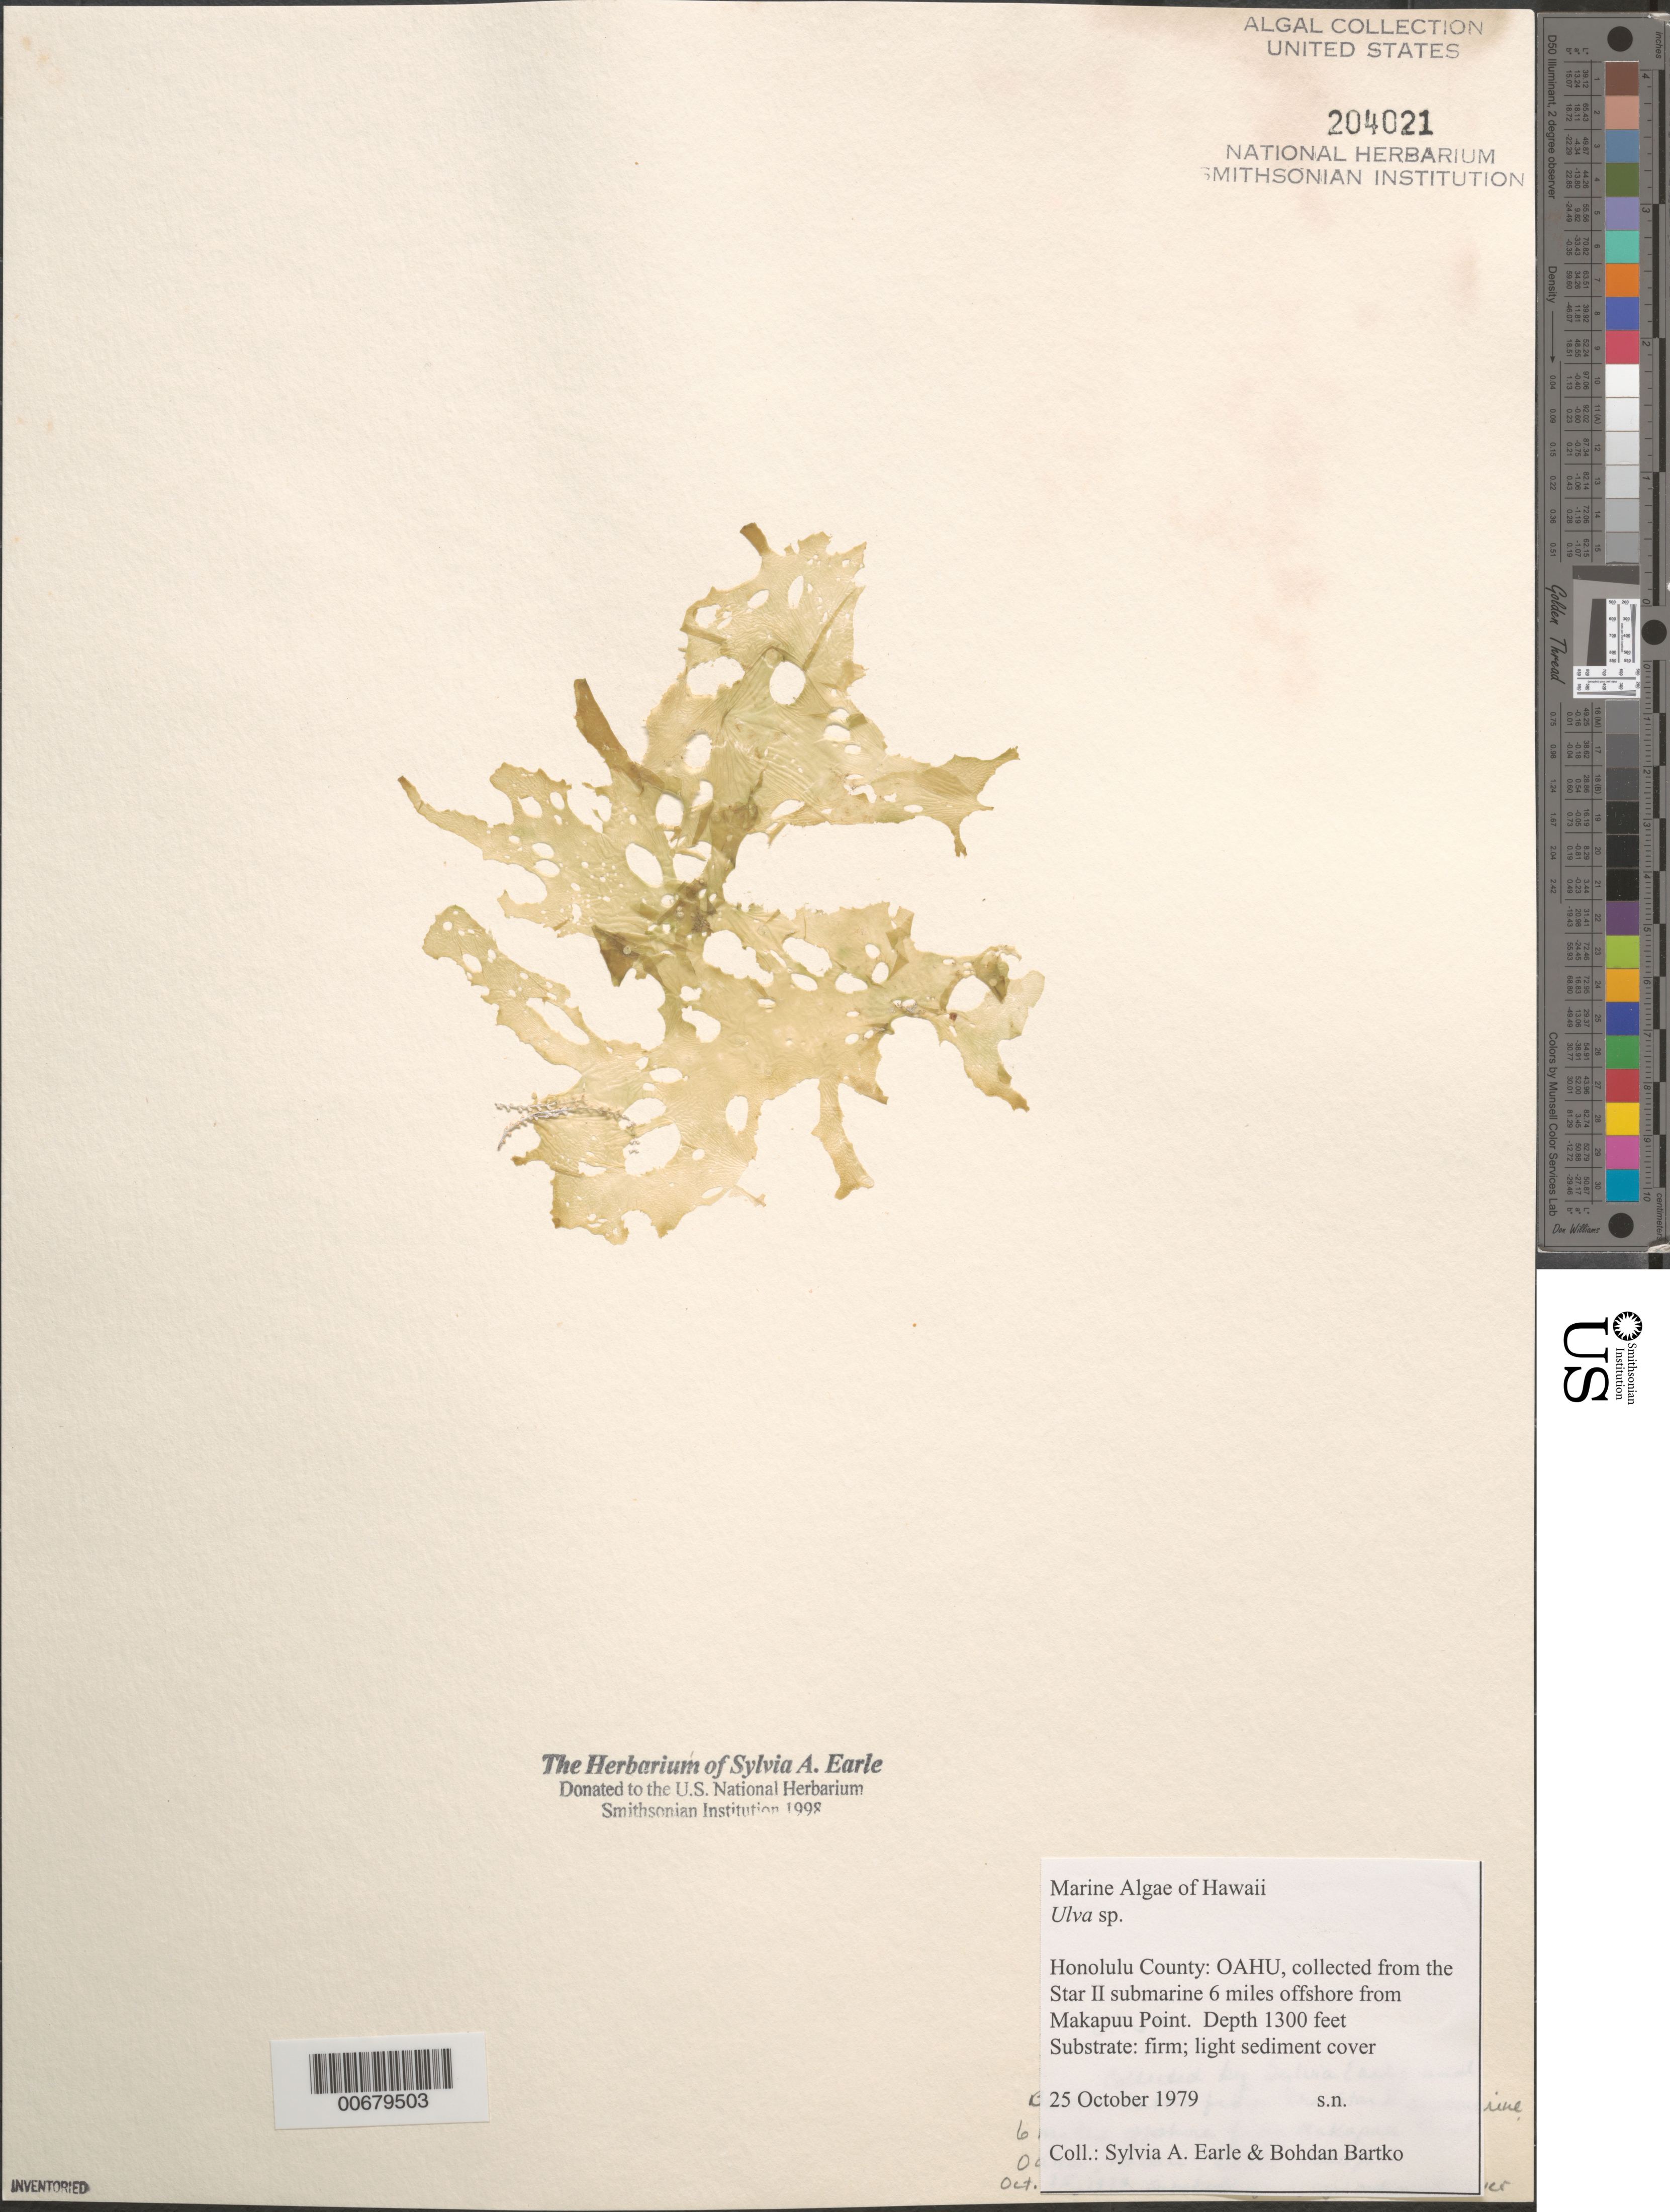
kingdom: Plantae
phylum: Chlorophyta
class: Ulvophyceae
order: Ulvales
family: Ulvaceae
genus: Ulva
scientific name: Ulva sp.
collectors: S. A. Earle & B. Bartko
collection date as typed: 25 Oct 1979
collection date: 1979-10-25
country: United States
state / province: Hawaii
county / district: Honolulu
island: Oahu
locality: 6 miles off Makapuu Point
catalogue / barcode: US 204021